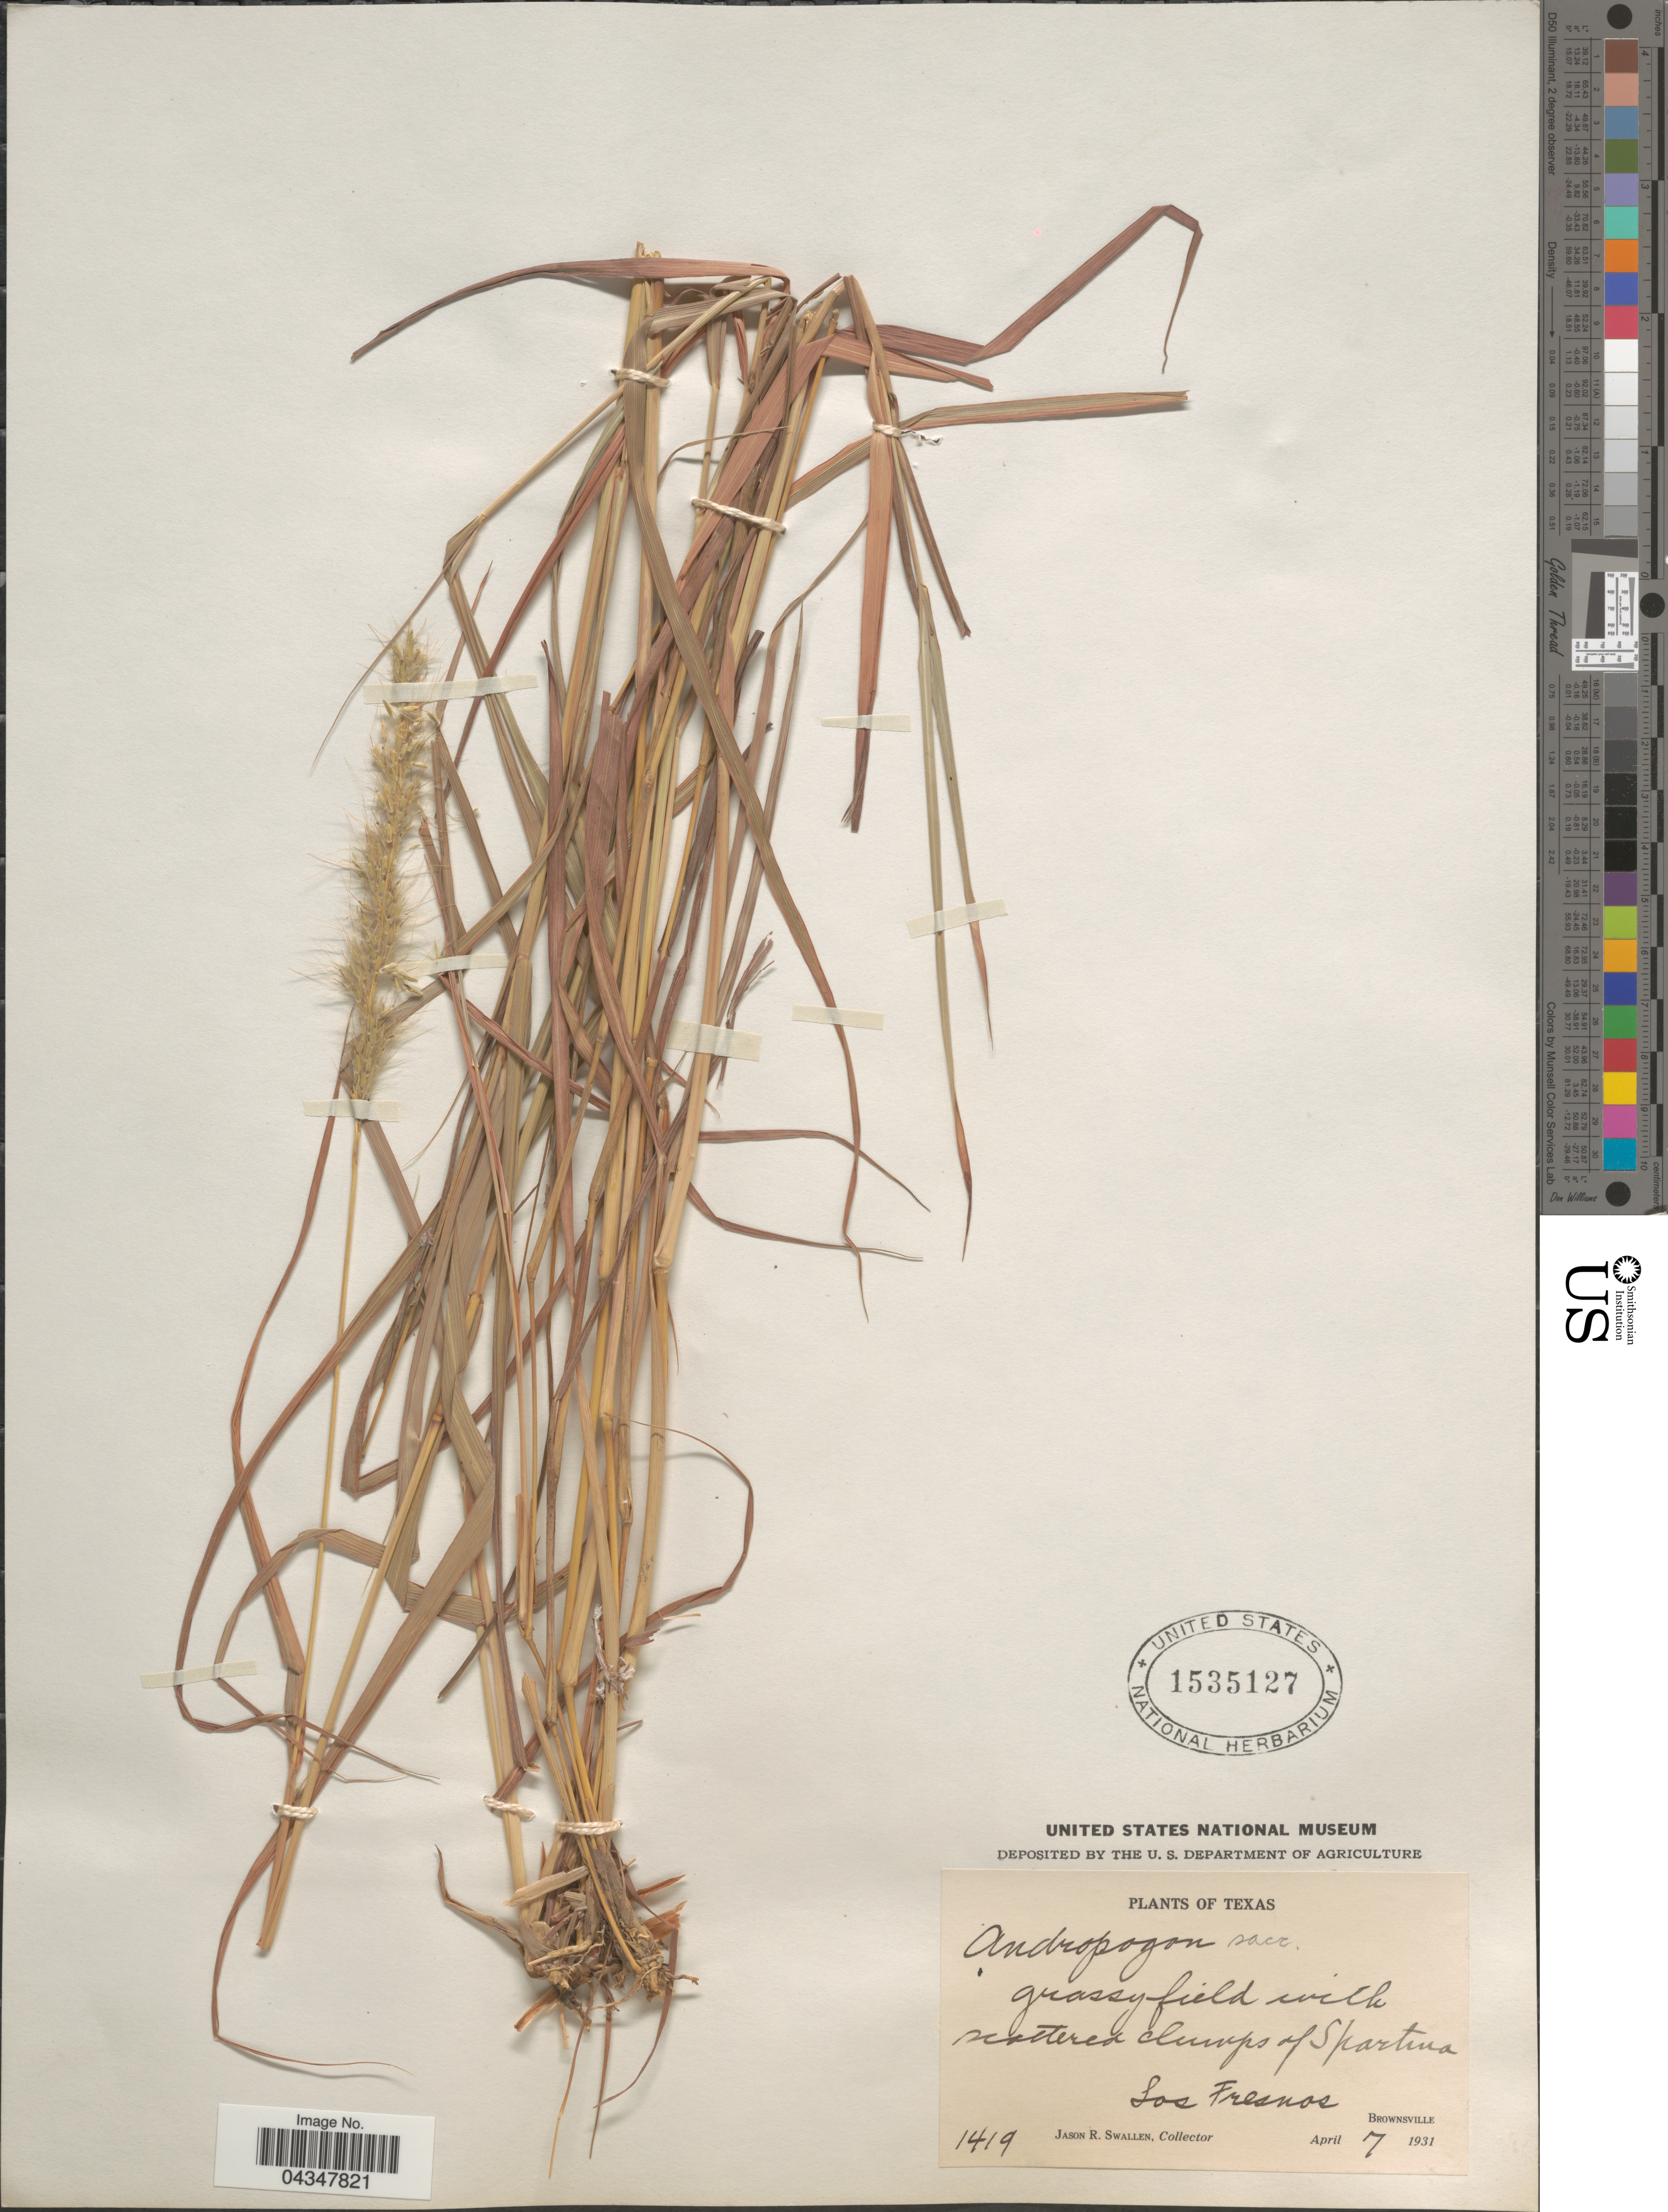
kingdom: Plantae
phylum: Tracheophyta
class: Liliopsida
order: Poales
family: Poaceae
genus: Bothriochloa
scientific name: Bothriochloa saccharoides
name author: (Sw.) Rydb.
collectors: J. R. Swallen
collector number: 1419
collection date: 1931-04-07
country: United States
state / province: Texas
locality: Los Fresnos. Brownsville.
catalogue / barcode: US 1535127